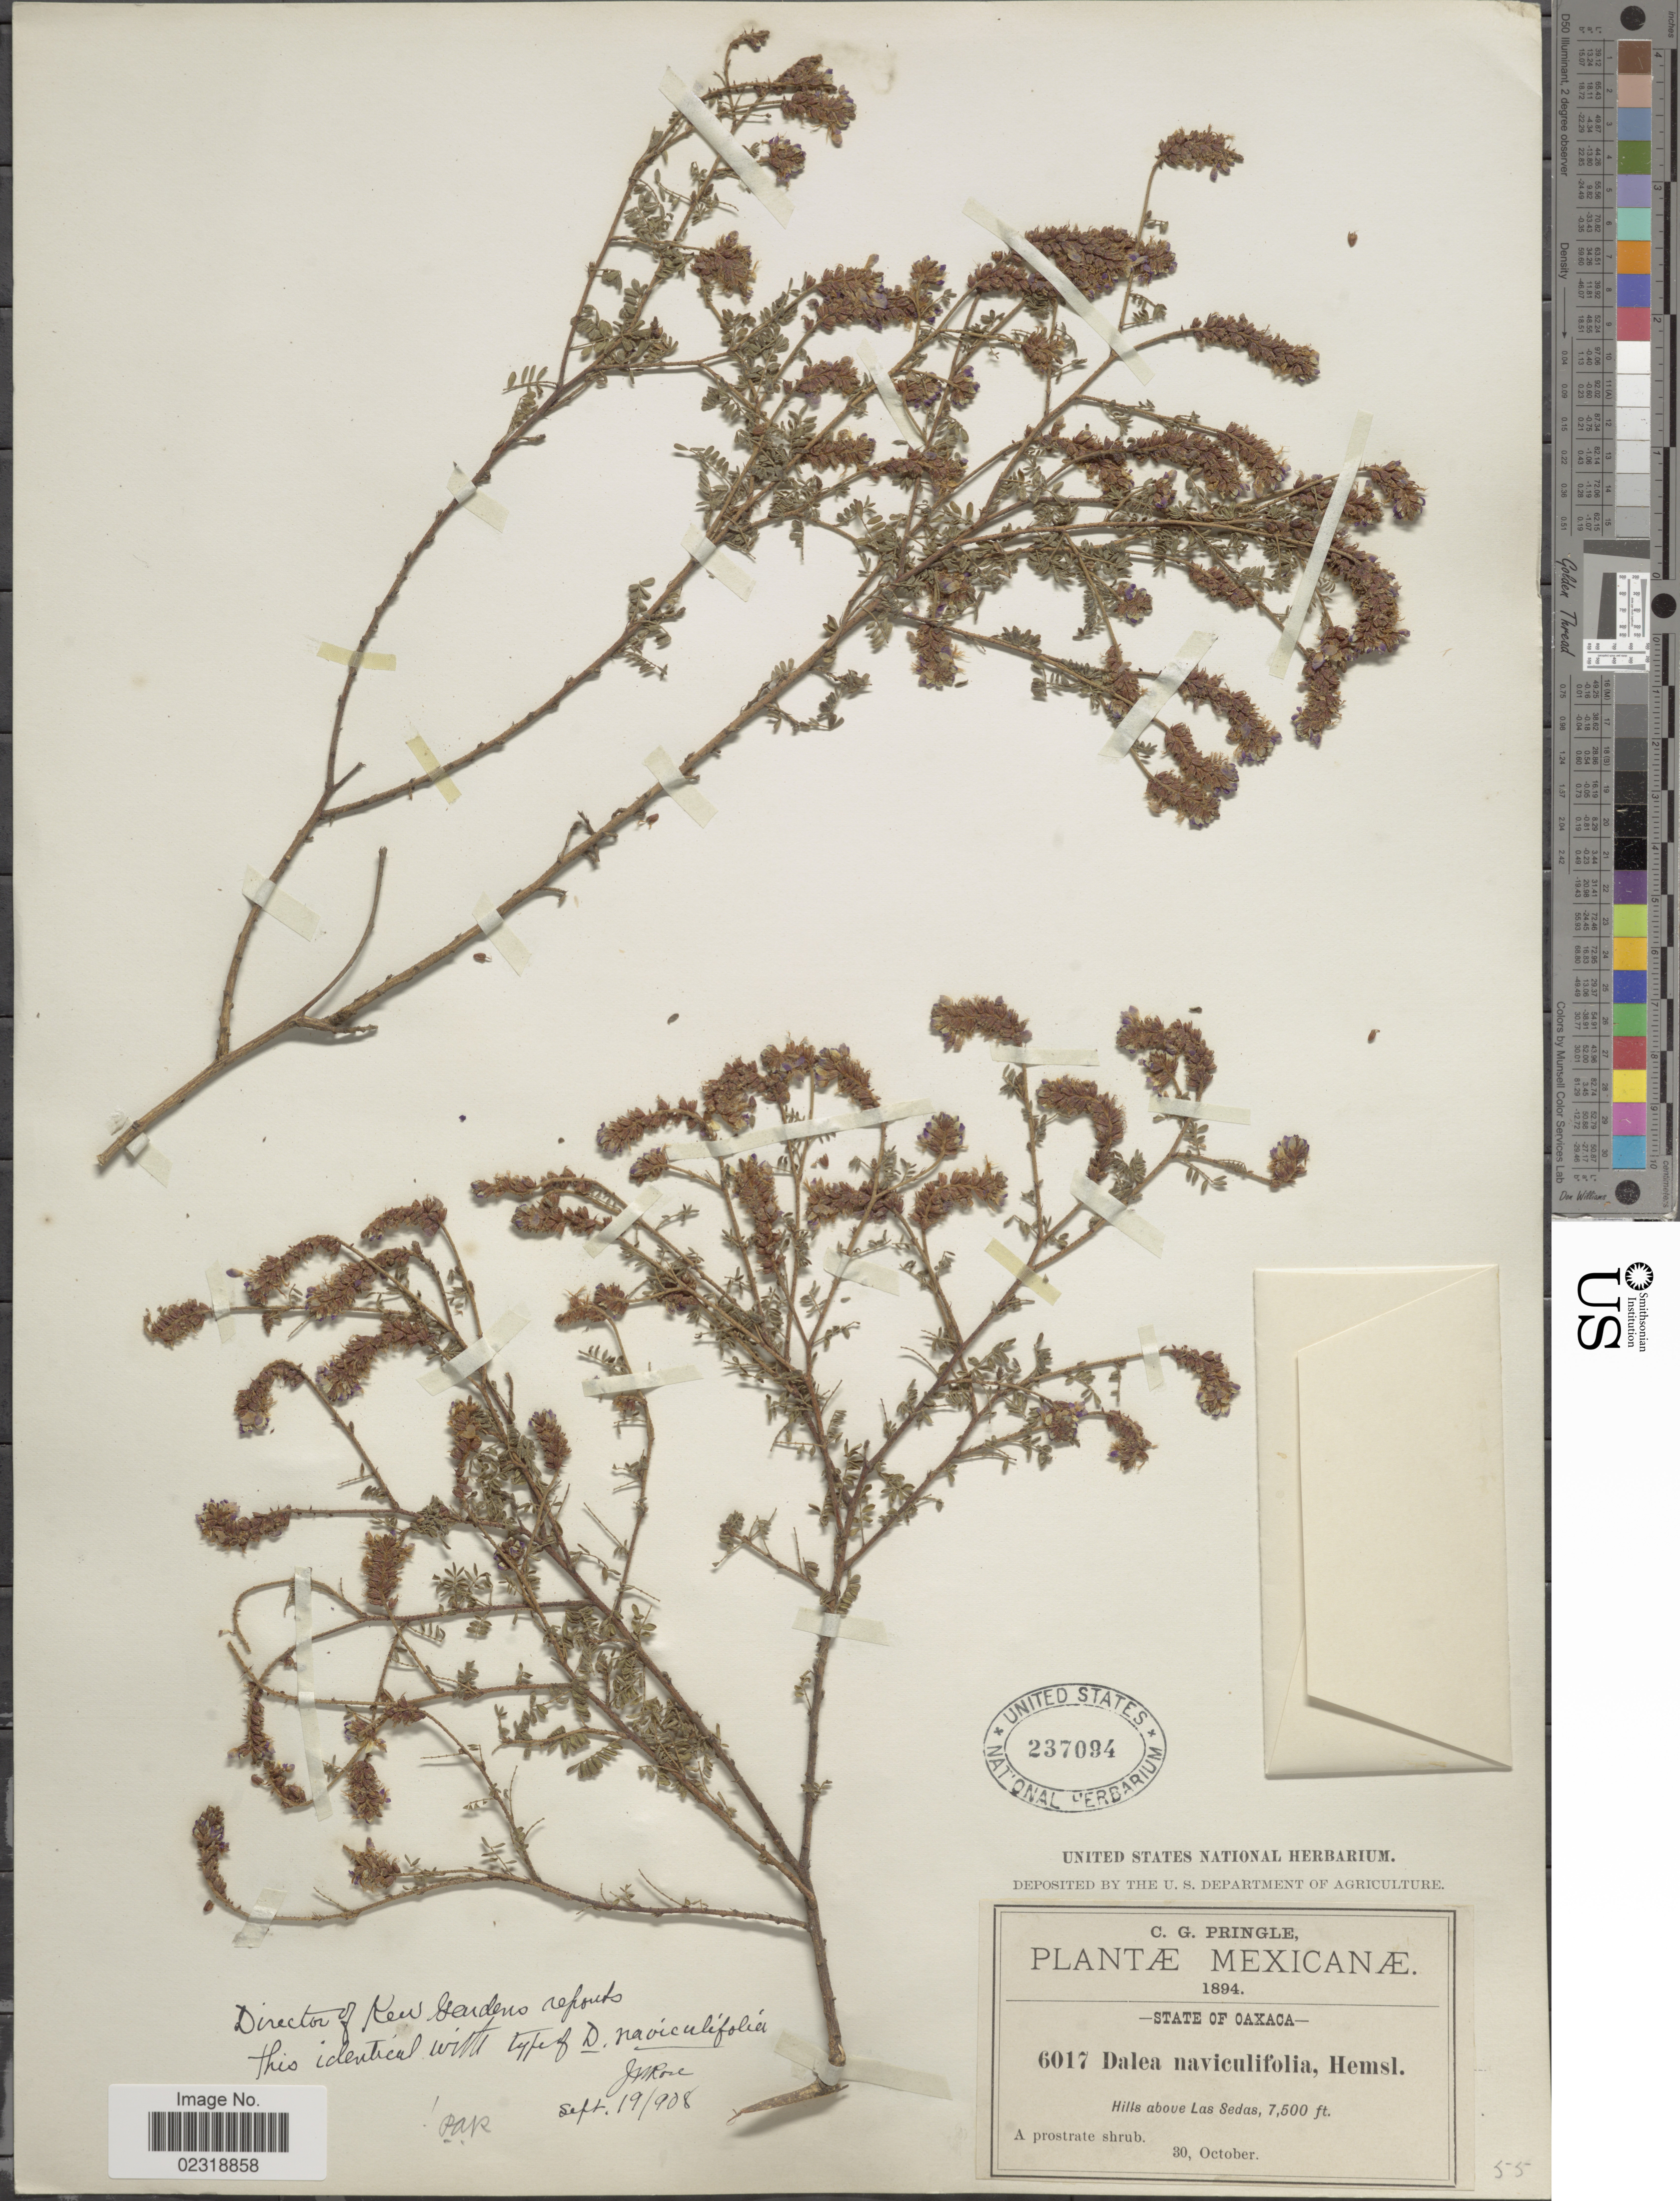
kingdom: Plantae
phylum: Tracheophyta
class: Magnoliopsida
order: Fabales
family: Fabaceae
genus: Dalea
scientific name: Dalea naviculifolia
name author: Hemsl.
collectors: C. G. Pringle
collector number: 6017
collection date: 1894-10-30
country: Mexico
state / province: Oaxaca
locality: Hills above Las Sedas.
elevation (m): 2286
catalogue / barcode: US 237094